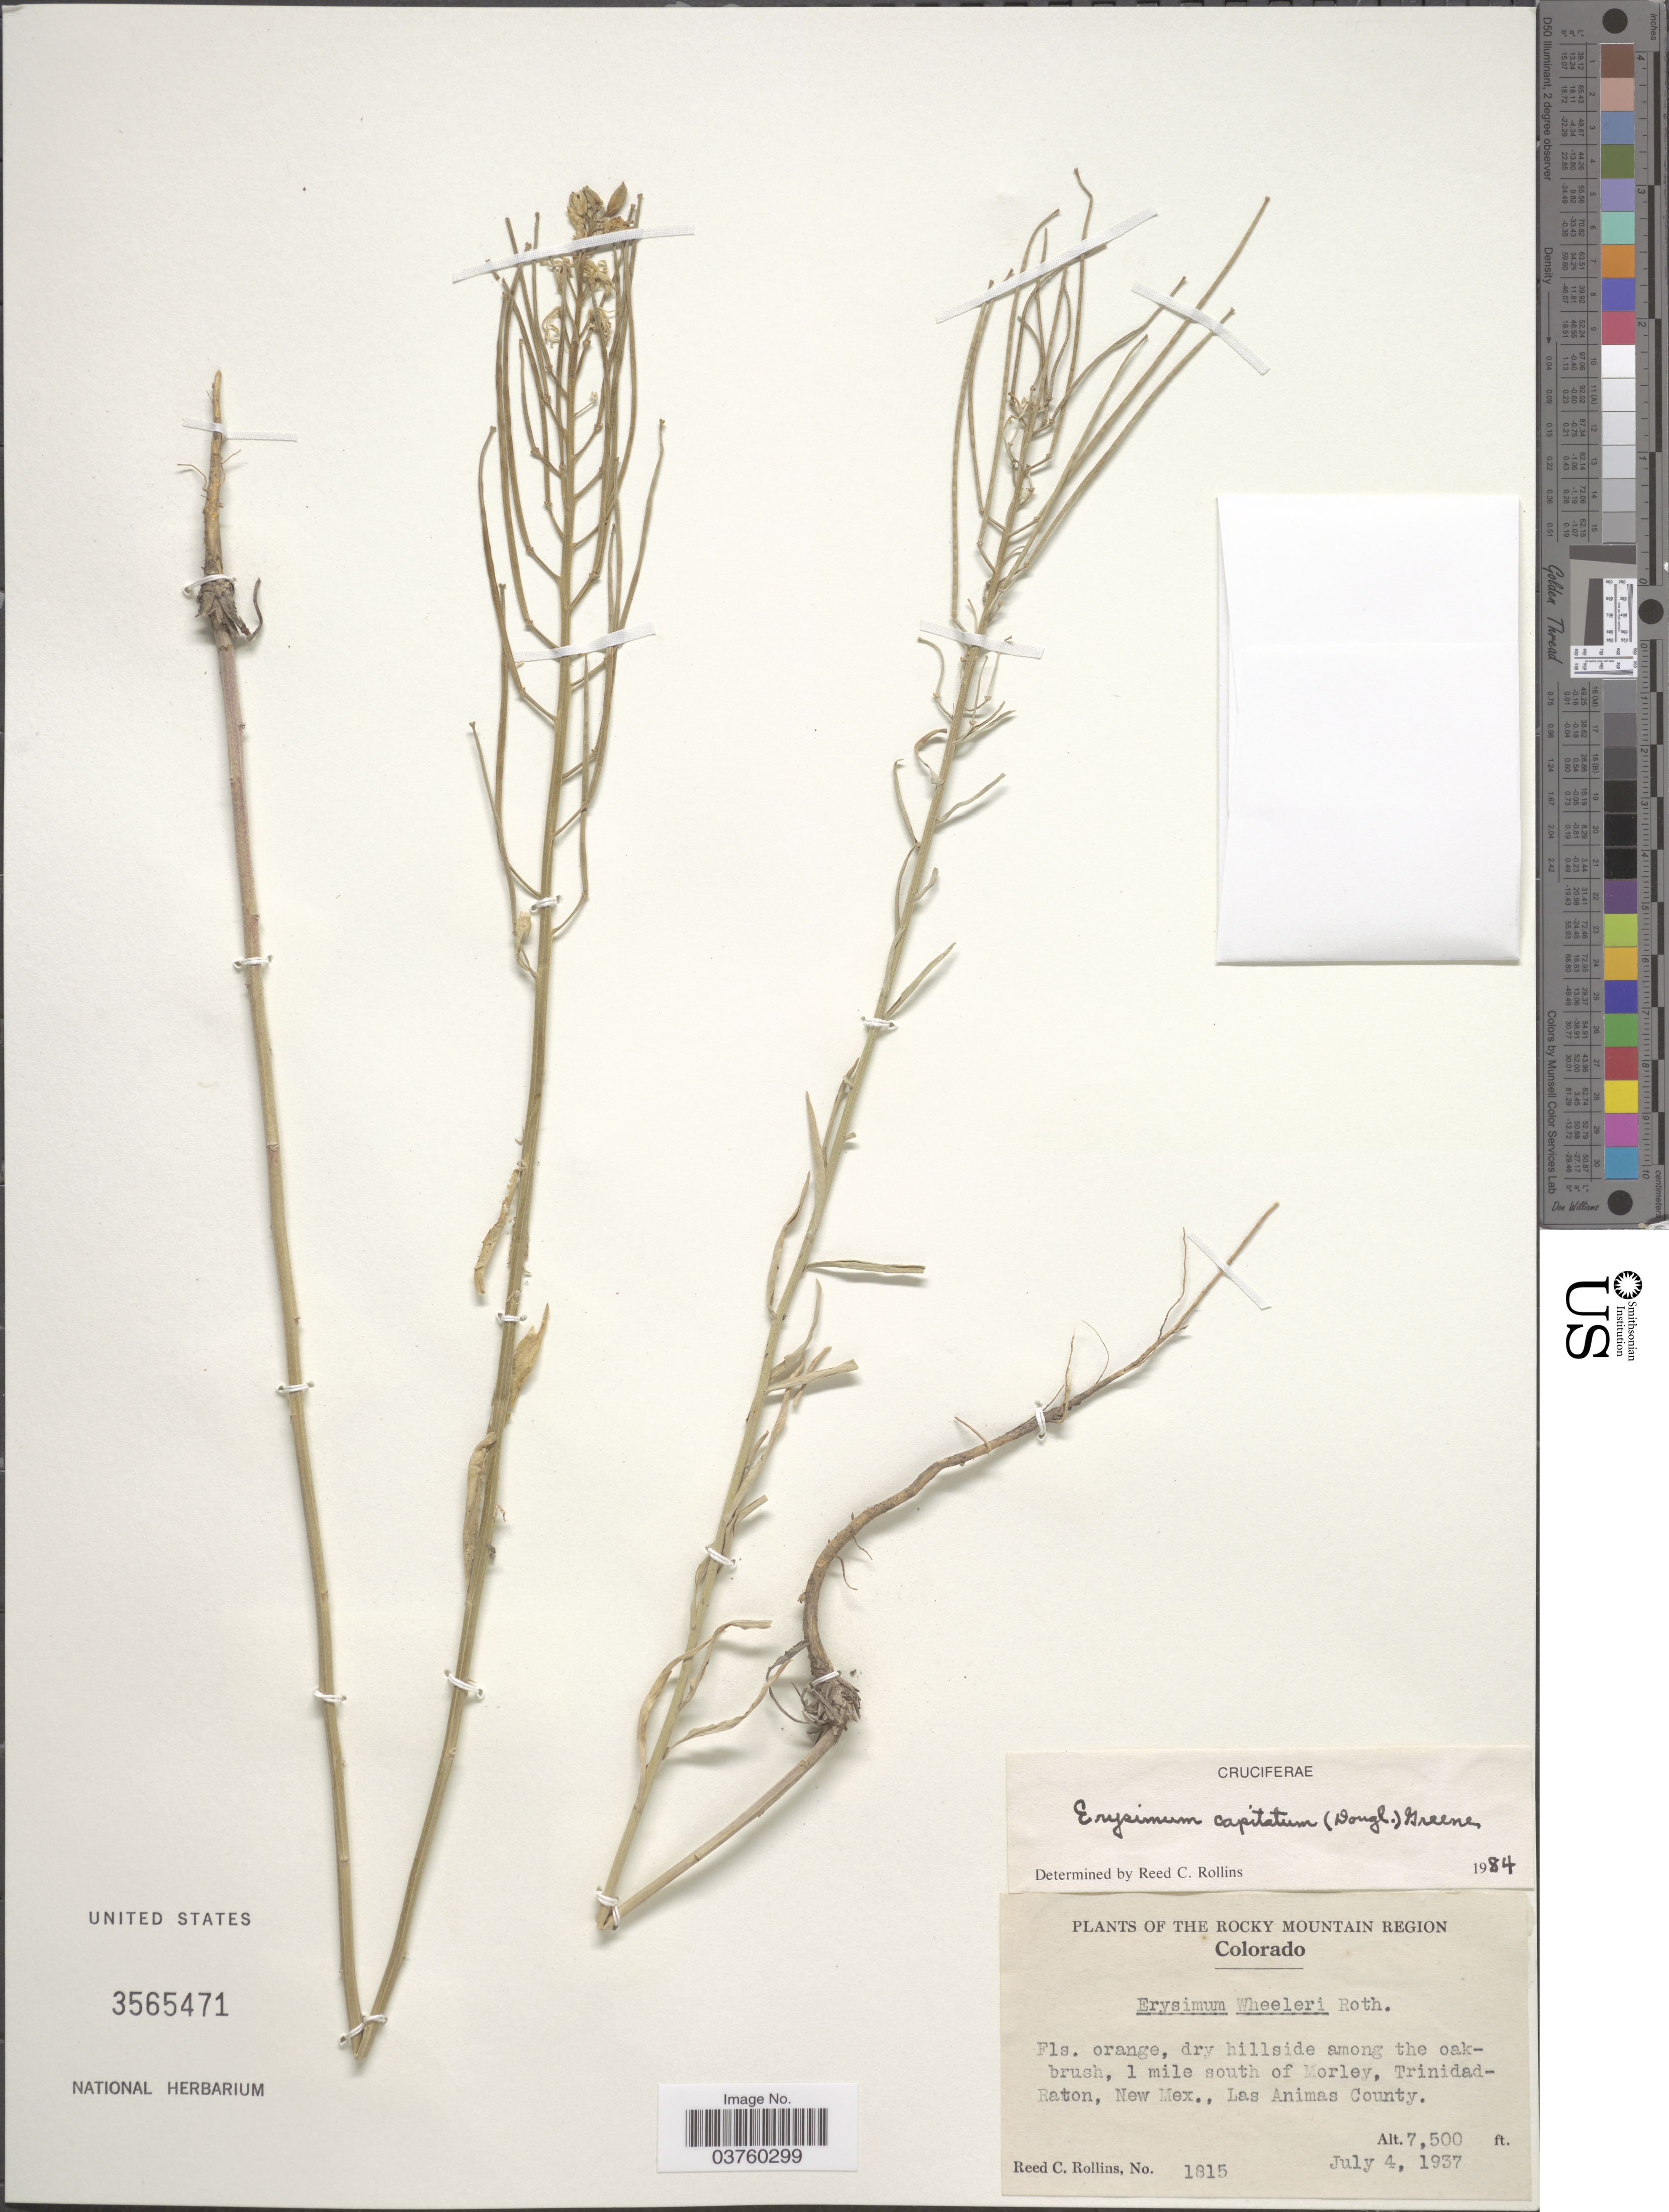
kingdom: Plantae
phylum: Tracheophyta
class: Magnoliopsida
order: Brassicales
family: Brassicaceae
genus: Erysimum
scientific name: Erysimum capitatum var. argillosum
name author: (Greene) R.J. Davis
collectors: R. C. Rollins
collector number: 1815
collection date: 1937-07-04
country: United States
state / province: Colorado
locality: The Rocky Mountain Region. Dry hillside among the oakbrush, 1 mile south of Morley, Trinidad- Raton, New Mex., Las Animas County.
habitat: dry hillside among the oakbrush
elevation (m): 2286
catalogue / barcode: US 3565471